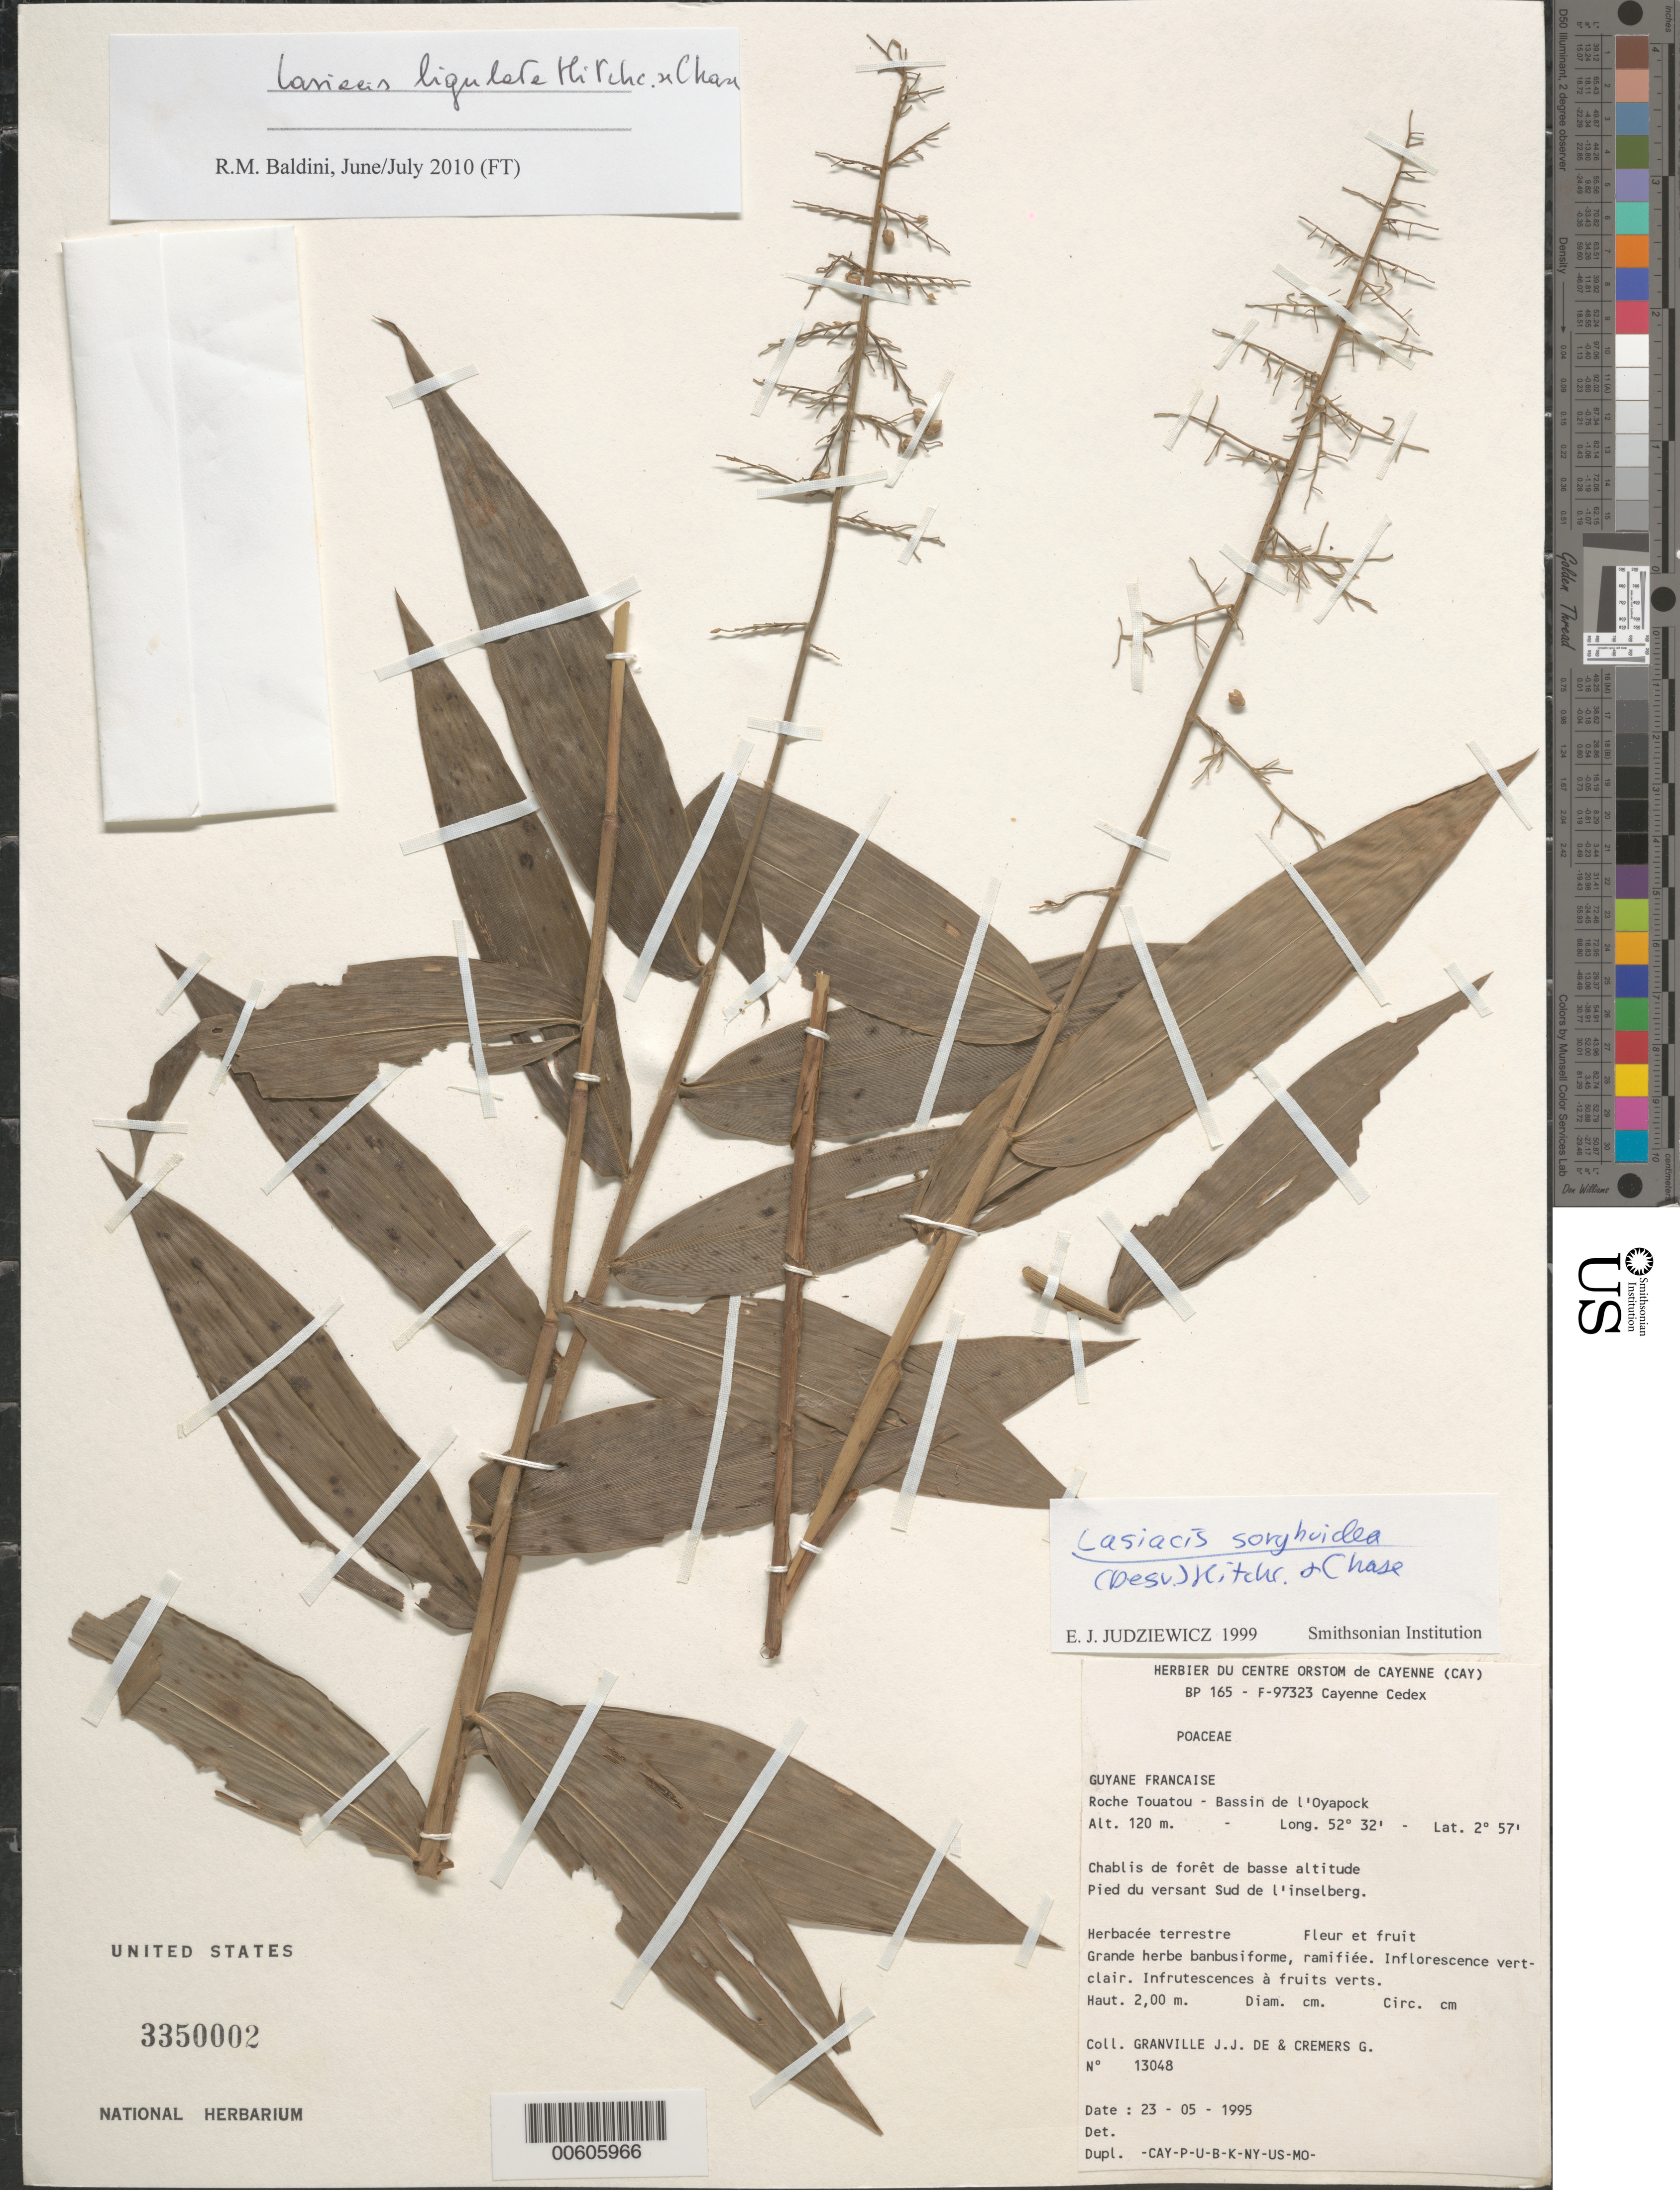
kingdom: Plantae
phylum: Tracheophyta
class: Liliopsida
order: Poales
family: Poaceae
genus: Lasiacis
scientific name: Lasiacis ligulata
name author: Hitchc. & Chase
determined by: Baldini, R. M.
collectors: J.-J. de Granville & G. Cremers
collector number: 13048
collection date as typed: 23-May-95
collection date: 1995-05-23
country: French Guiana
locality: Roche Touatou, Bassin de l'Oyapock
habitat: Chablis de forêt de basse altitude. Pied du versant Sud de l'inselberg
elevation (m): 120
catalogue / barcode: US 3350002